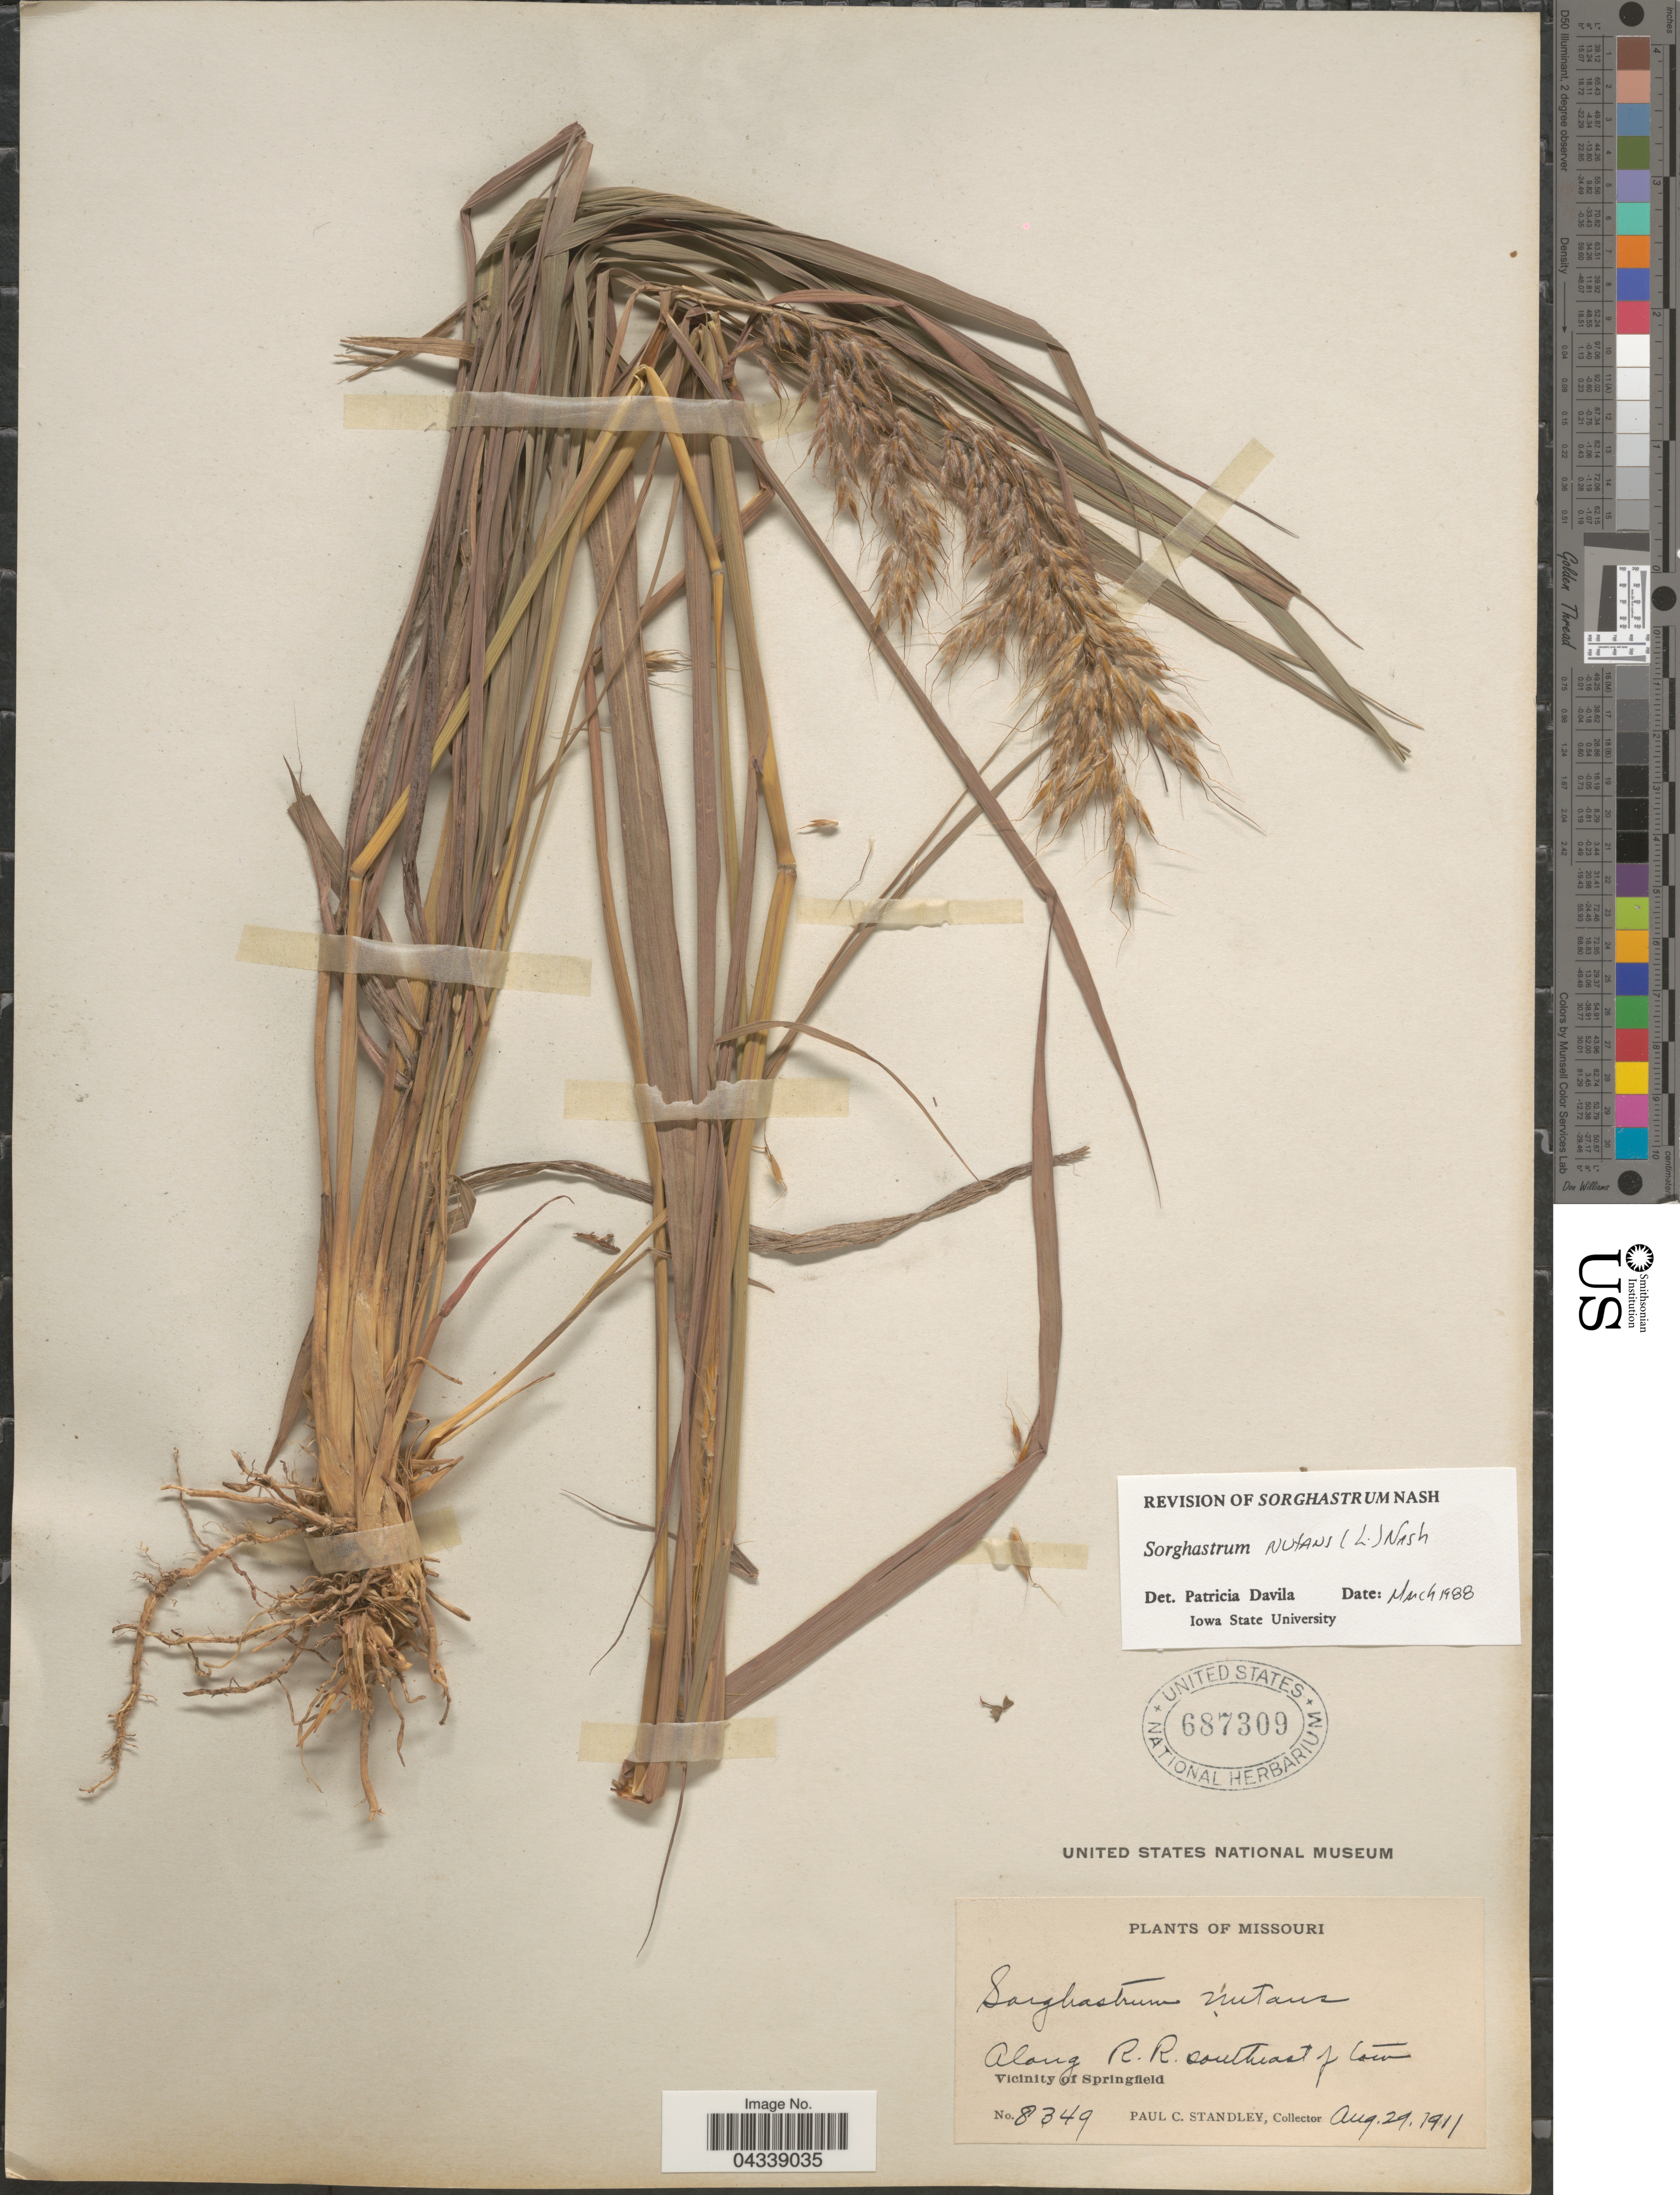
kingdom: Plantae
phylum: Tracheophyta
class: Liliopsida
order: Poales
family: Poaceae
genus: Sorghastrum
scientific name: Sorghastrum nutans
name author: (L.) Nash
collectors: P. C. Standley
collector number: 8349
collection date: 1911-08-29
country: United States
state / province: Missouri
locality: Along R.R. southeast of low Vicinity of Springfield.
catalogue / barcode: US 687309